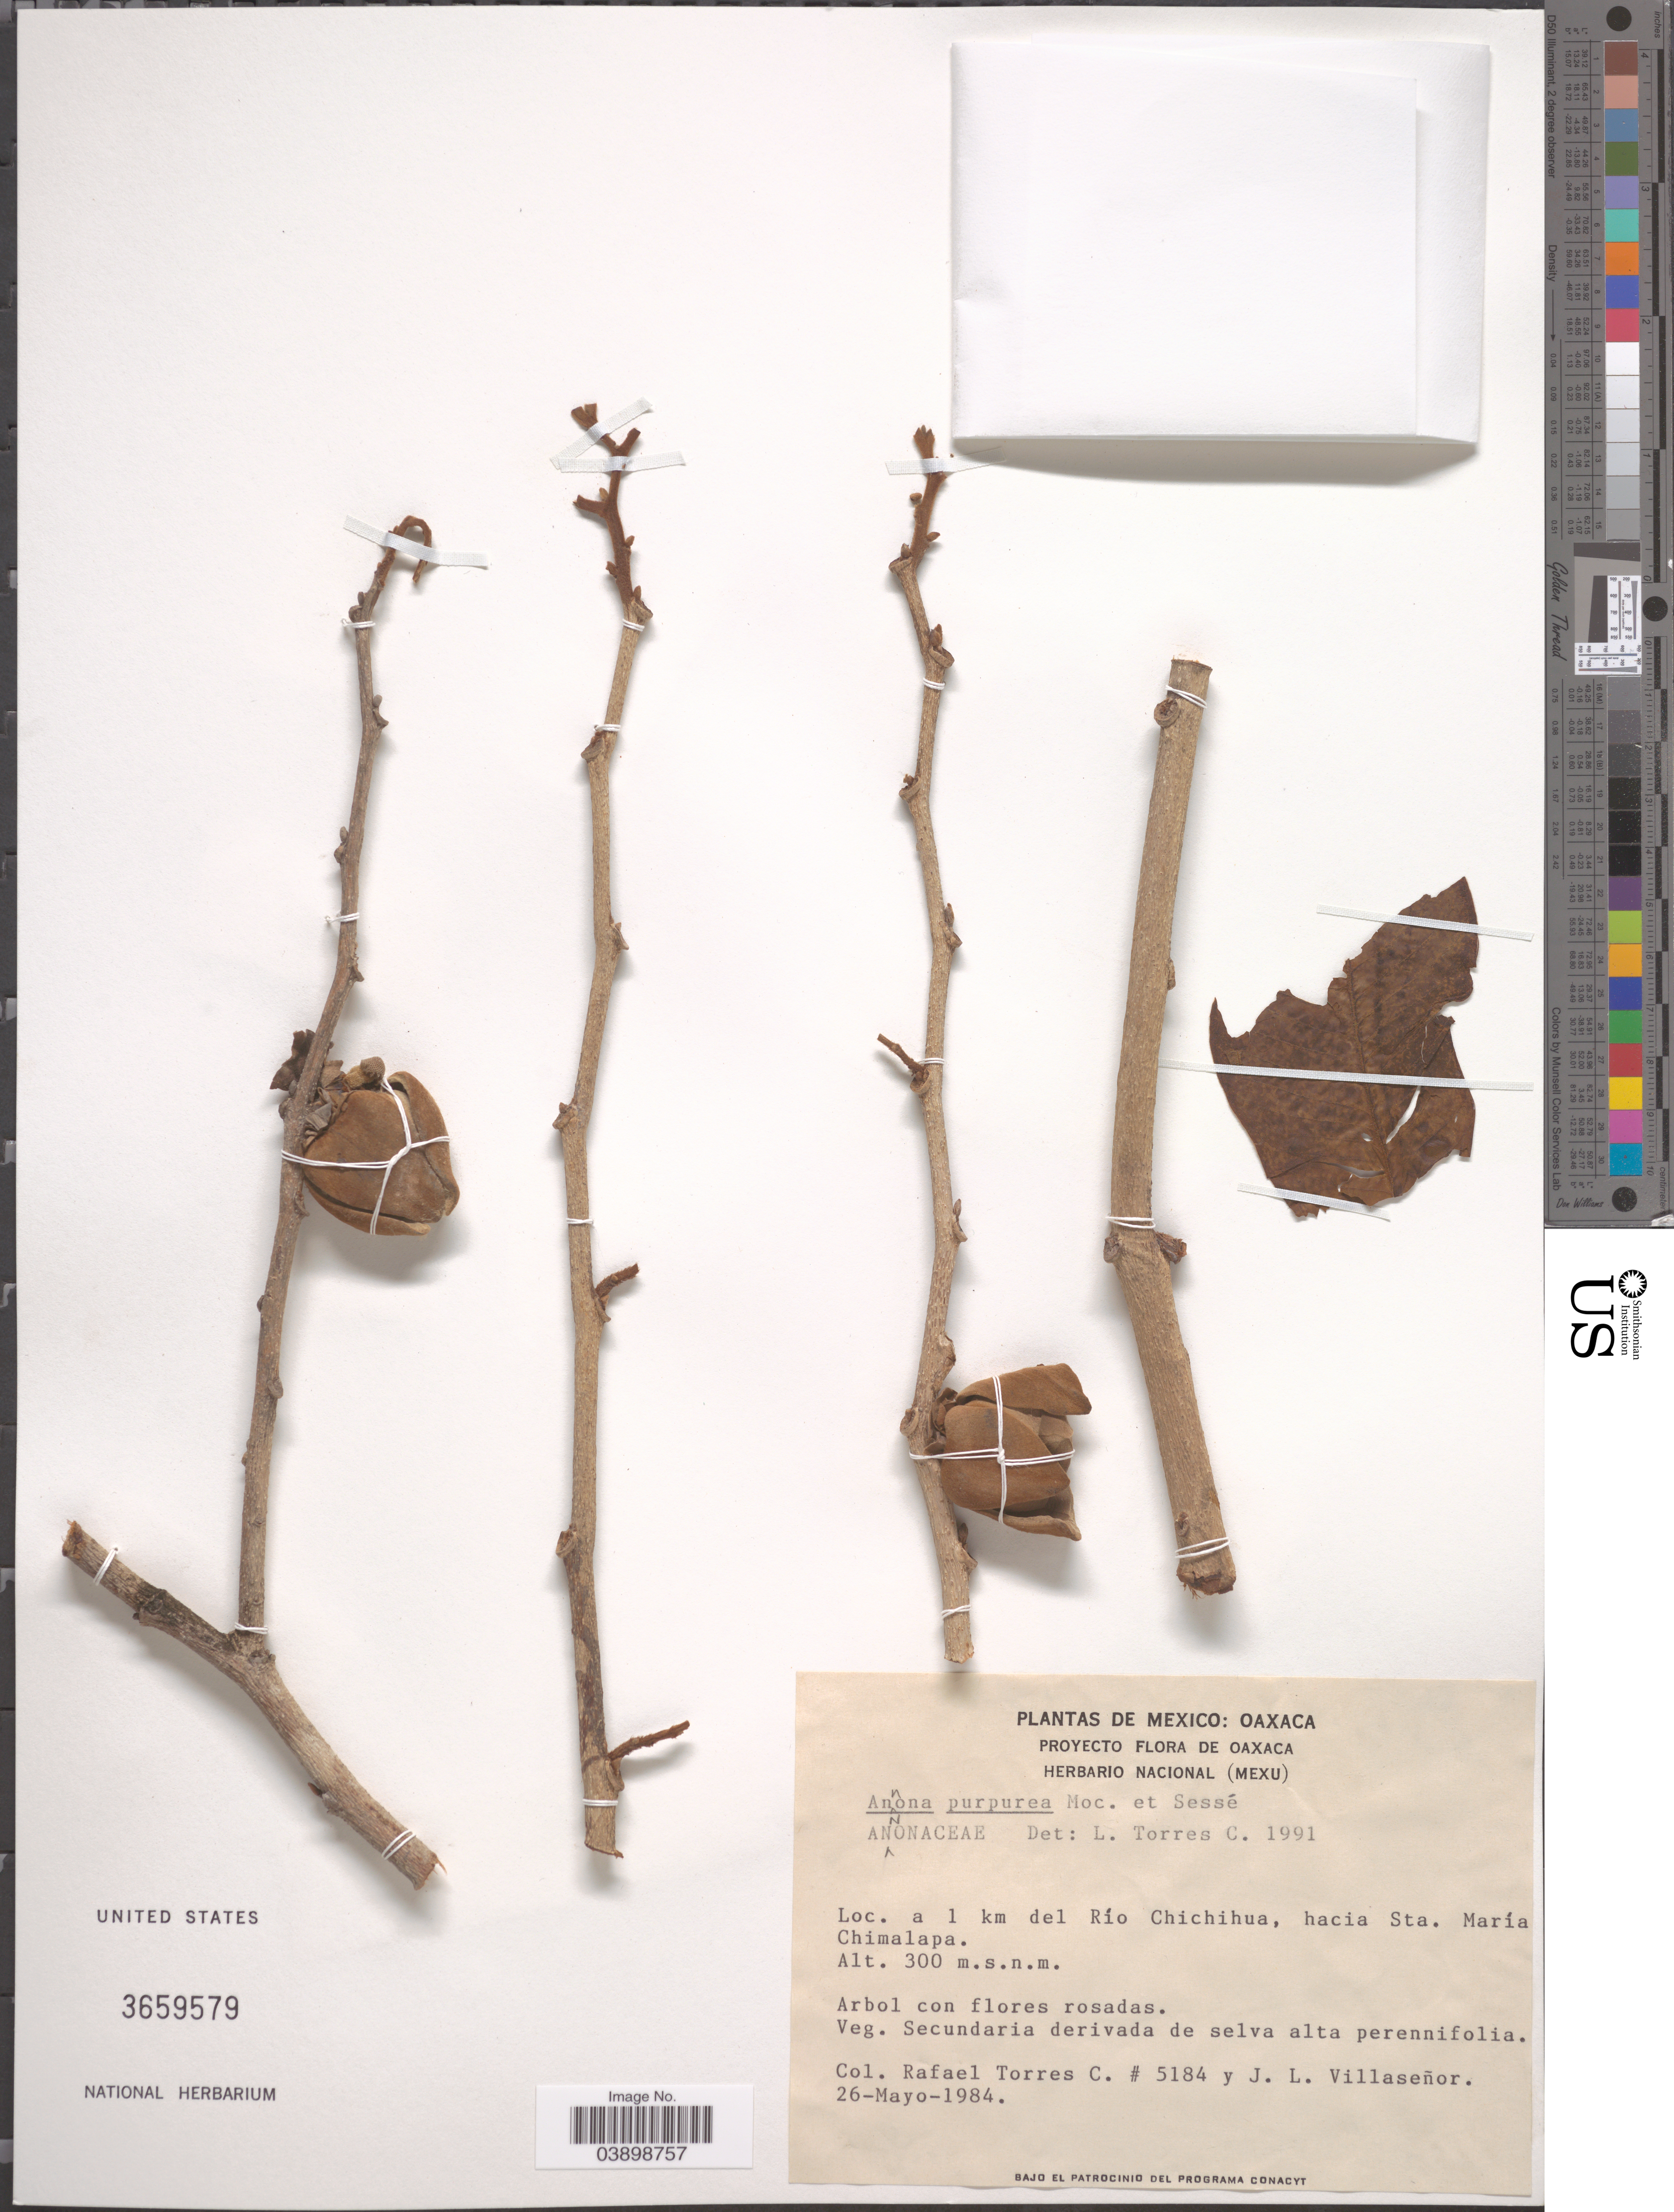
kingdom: Plantae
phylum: Tracheophyta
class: Magnoliopsida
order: Magnoliales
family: Annonaceae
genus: Annona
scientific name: Annona purpurea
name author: Moc. & Sessé ex Dunal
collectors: R. Torres C. & J. Villaseñor R.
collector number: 5184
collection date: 1984-05-26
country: Mexico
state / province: Oaxaca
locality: A 1 km del Río Chichihua, hacia Sta. María Chimalapa.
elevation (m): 300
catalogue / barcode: US 3659579